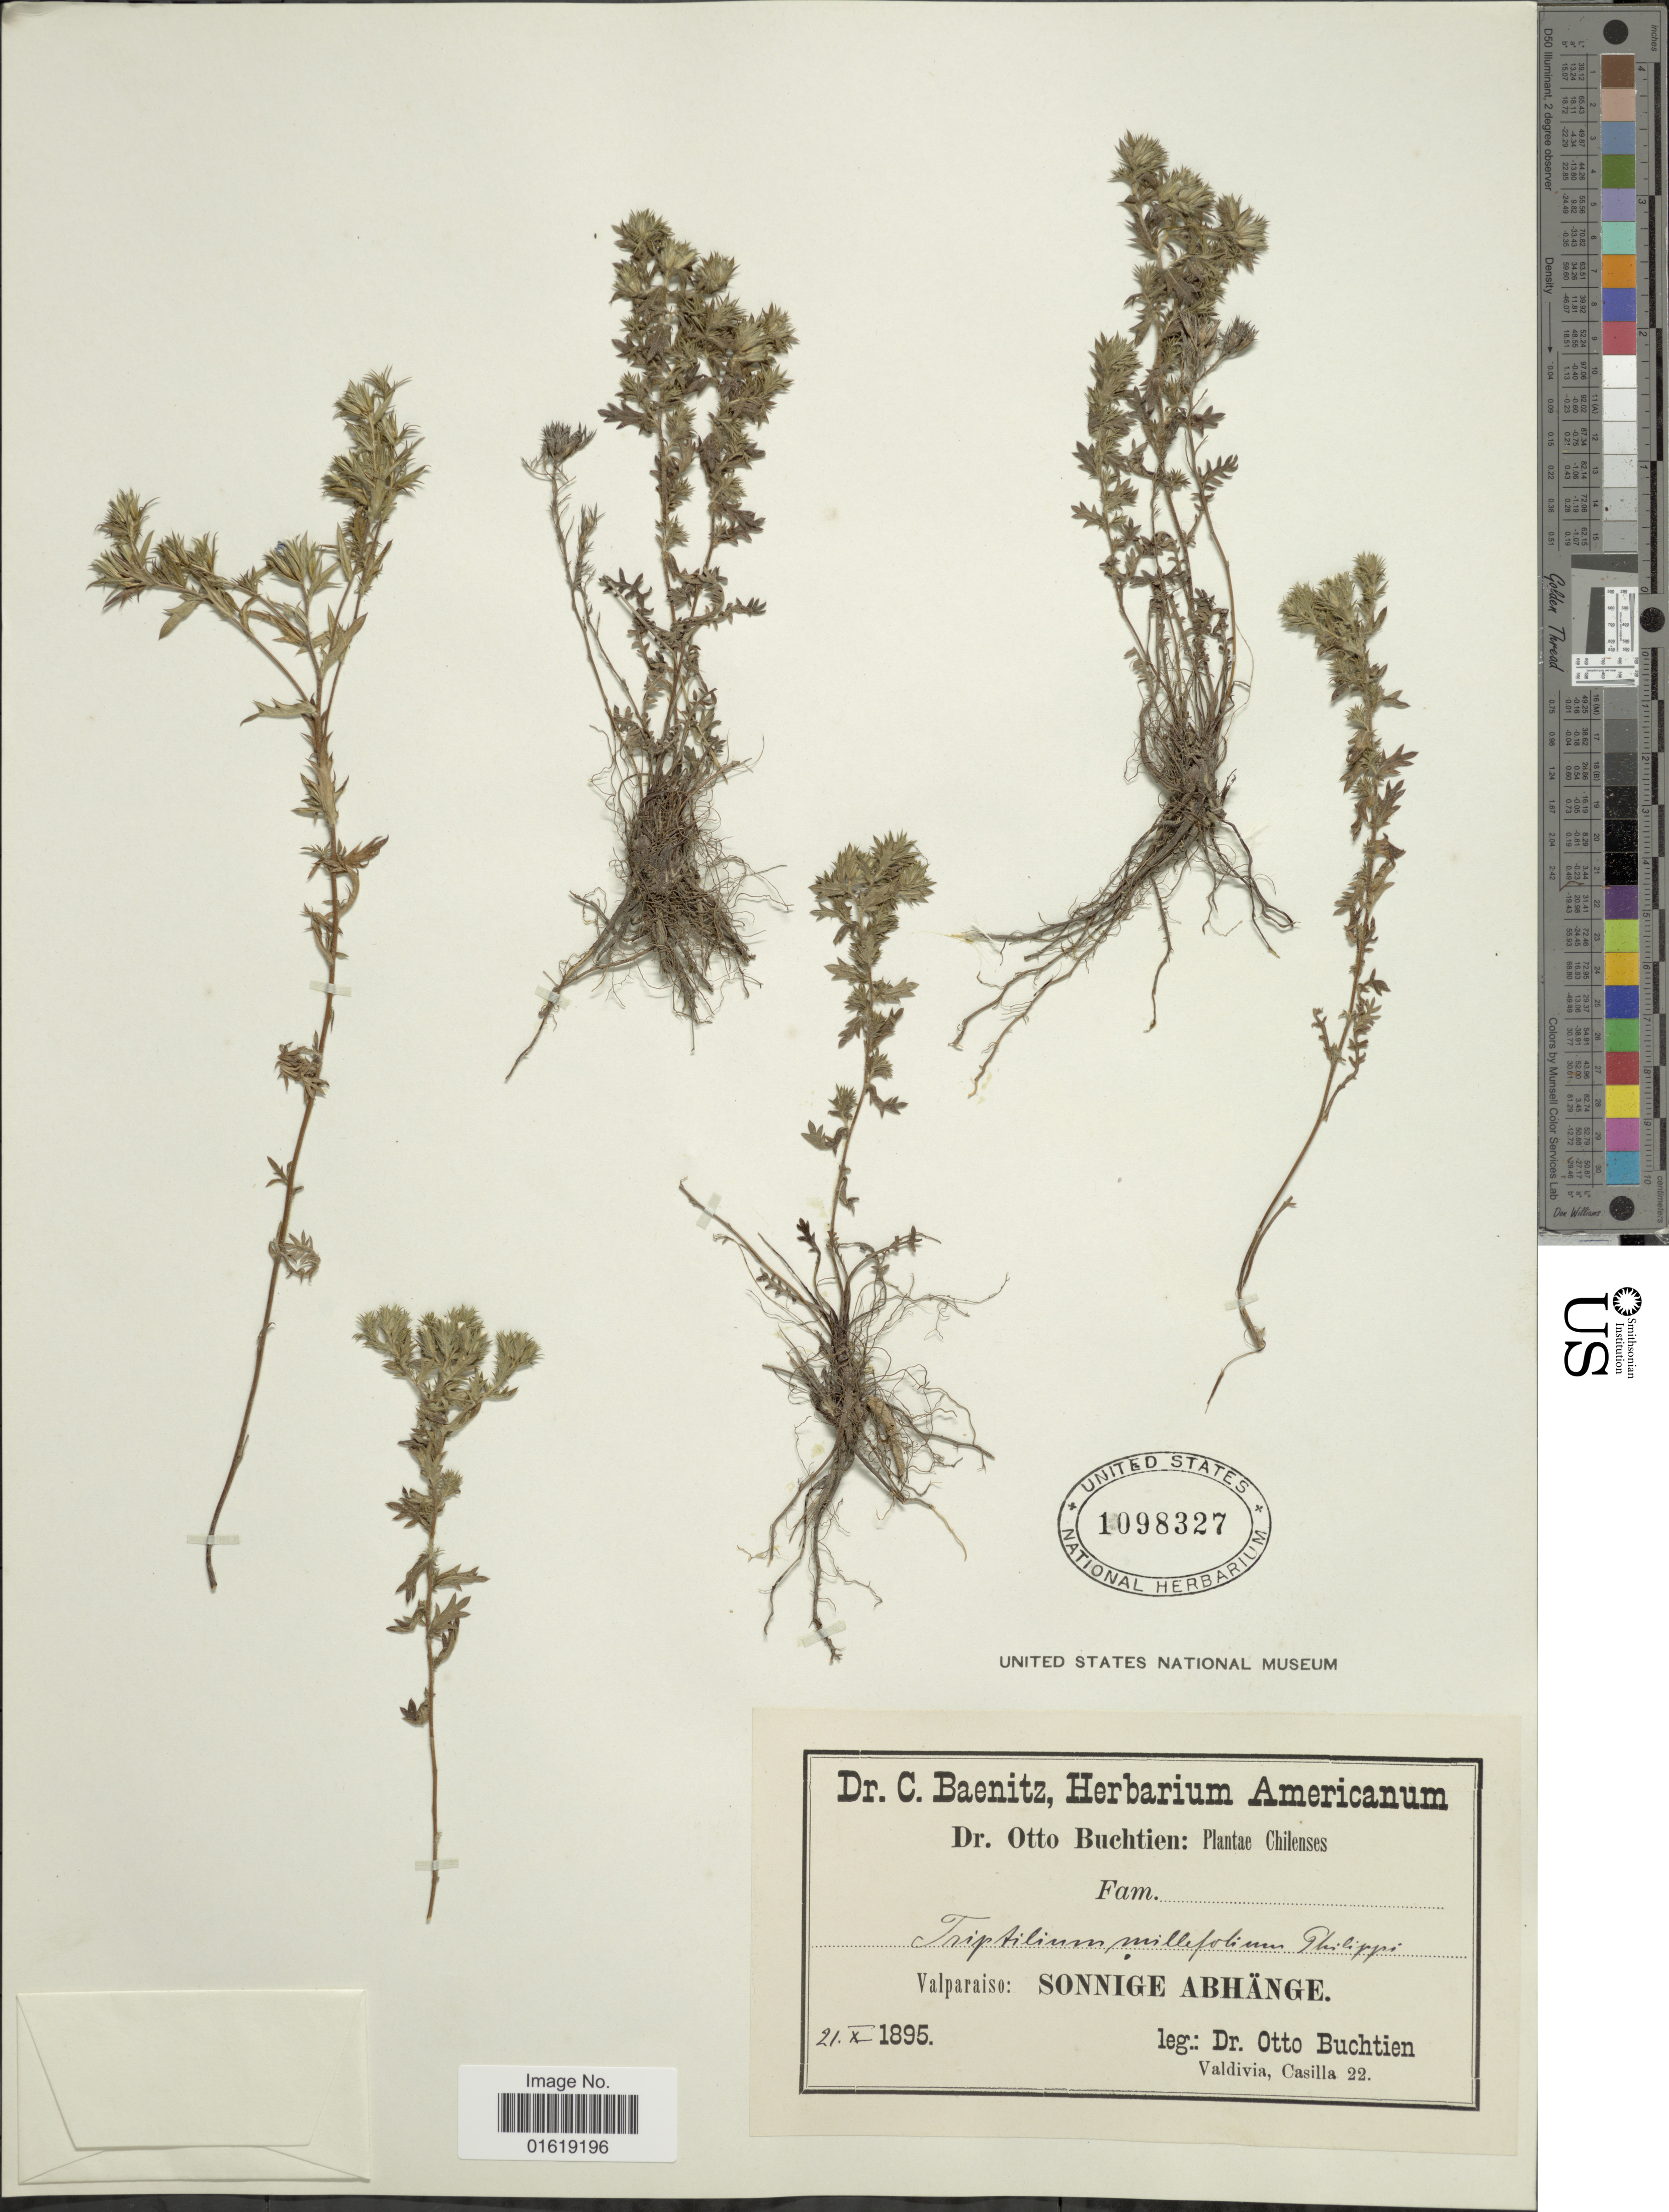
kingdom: Plantae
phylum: Tracheophyta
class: Magnoliopsida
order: Asterales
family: Asteraceae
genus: Triptilion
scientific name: Triptilion spinosum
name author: Ruiz & Pav.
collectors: O. Buchtien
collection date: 1895-10-21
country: Chile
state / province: Valparaíso (V)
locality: Valparaiso: Sonnige Abhänge.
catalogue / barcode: US 1098324